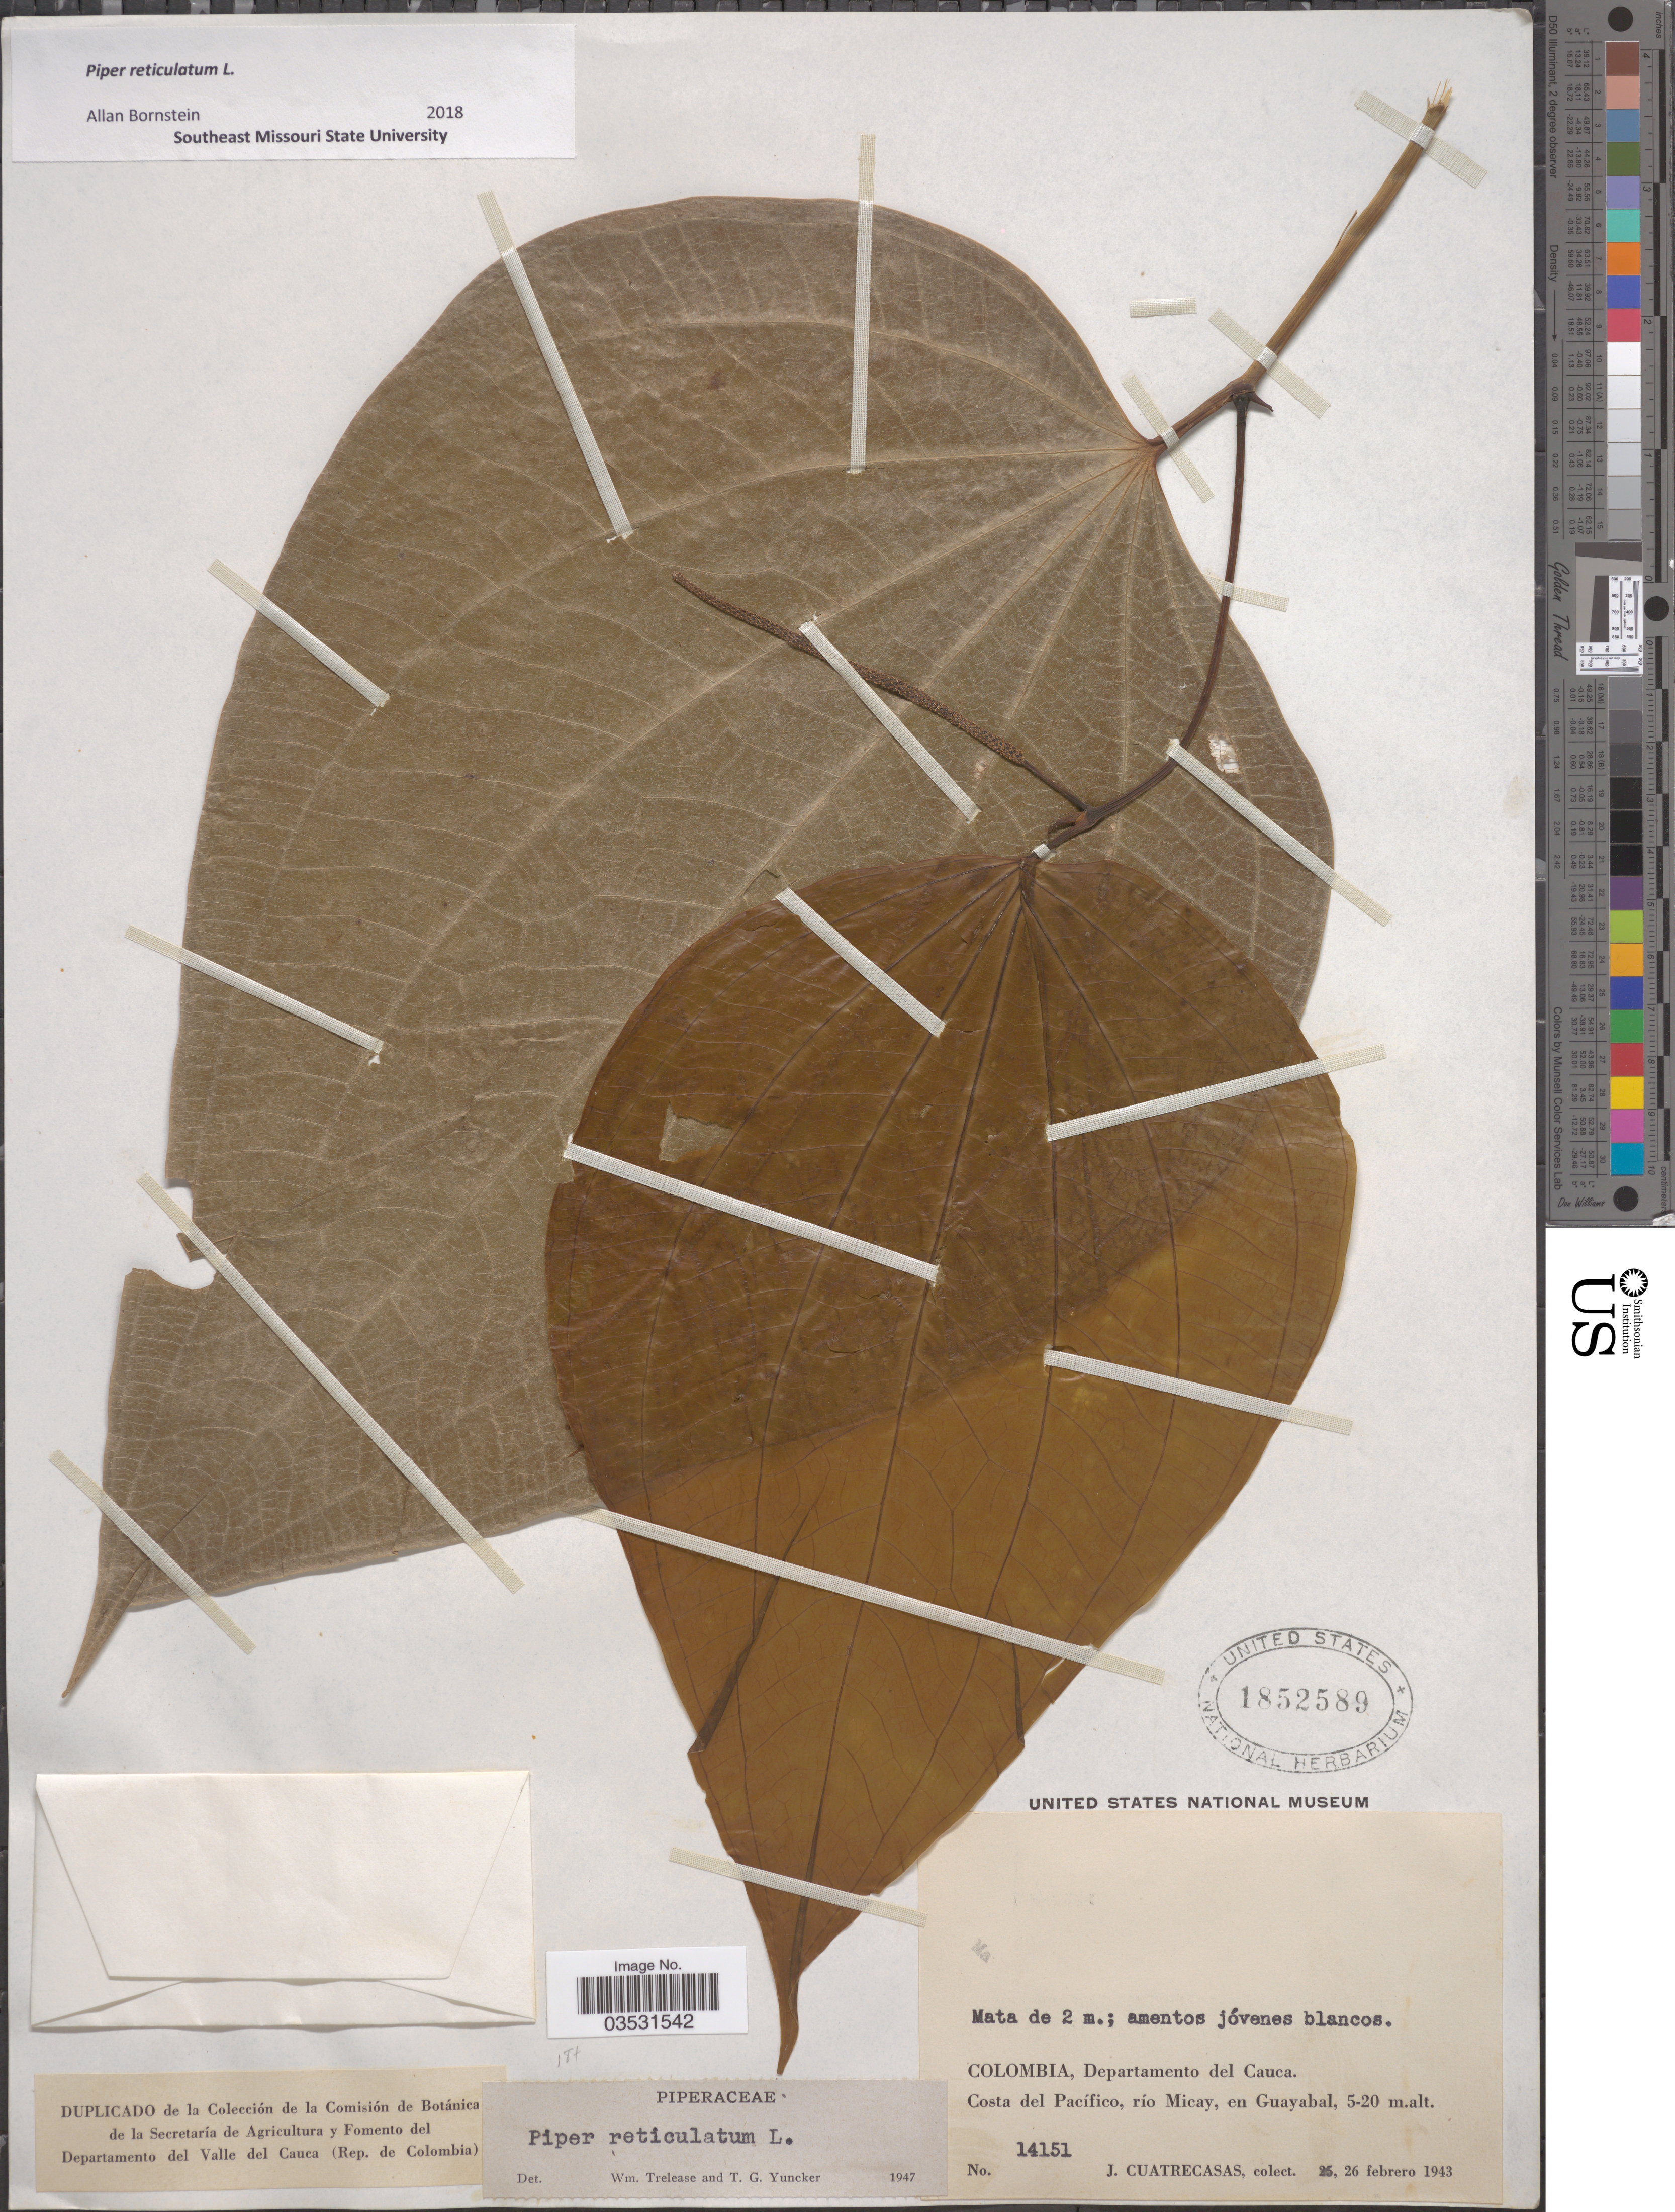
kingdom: Plantae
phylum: Tracheophyta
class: Magnoliopsida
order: Piperales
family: Piperaceae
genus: Piper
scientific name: Piper reticulatum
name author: L.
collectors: J. Cuatrecasas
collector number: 14151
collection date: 1943-02-26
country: Colombia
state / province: Cauca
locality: Departamento del Cauca. Costa del Pacífico, río Micay, en Guayabal.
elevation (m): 5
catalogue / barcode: US 1852589